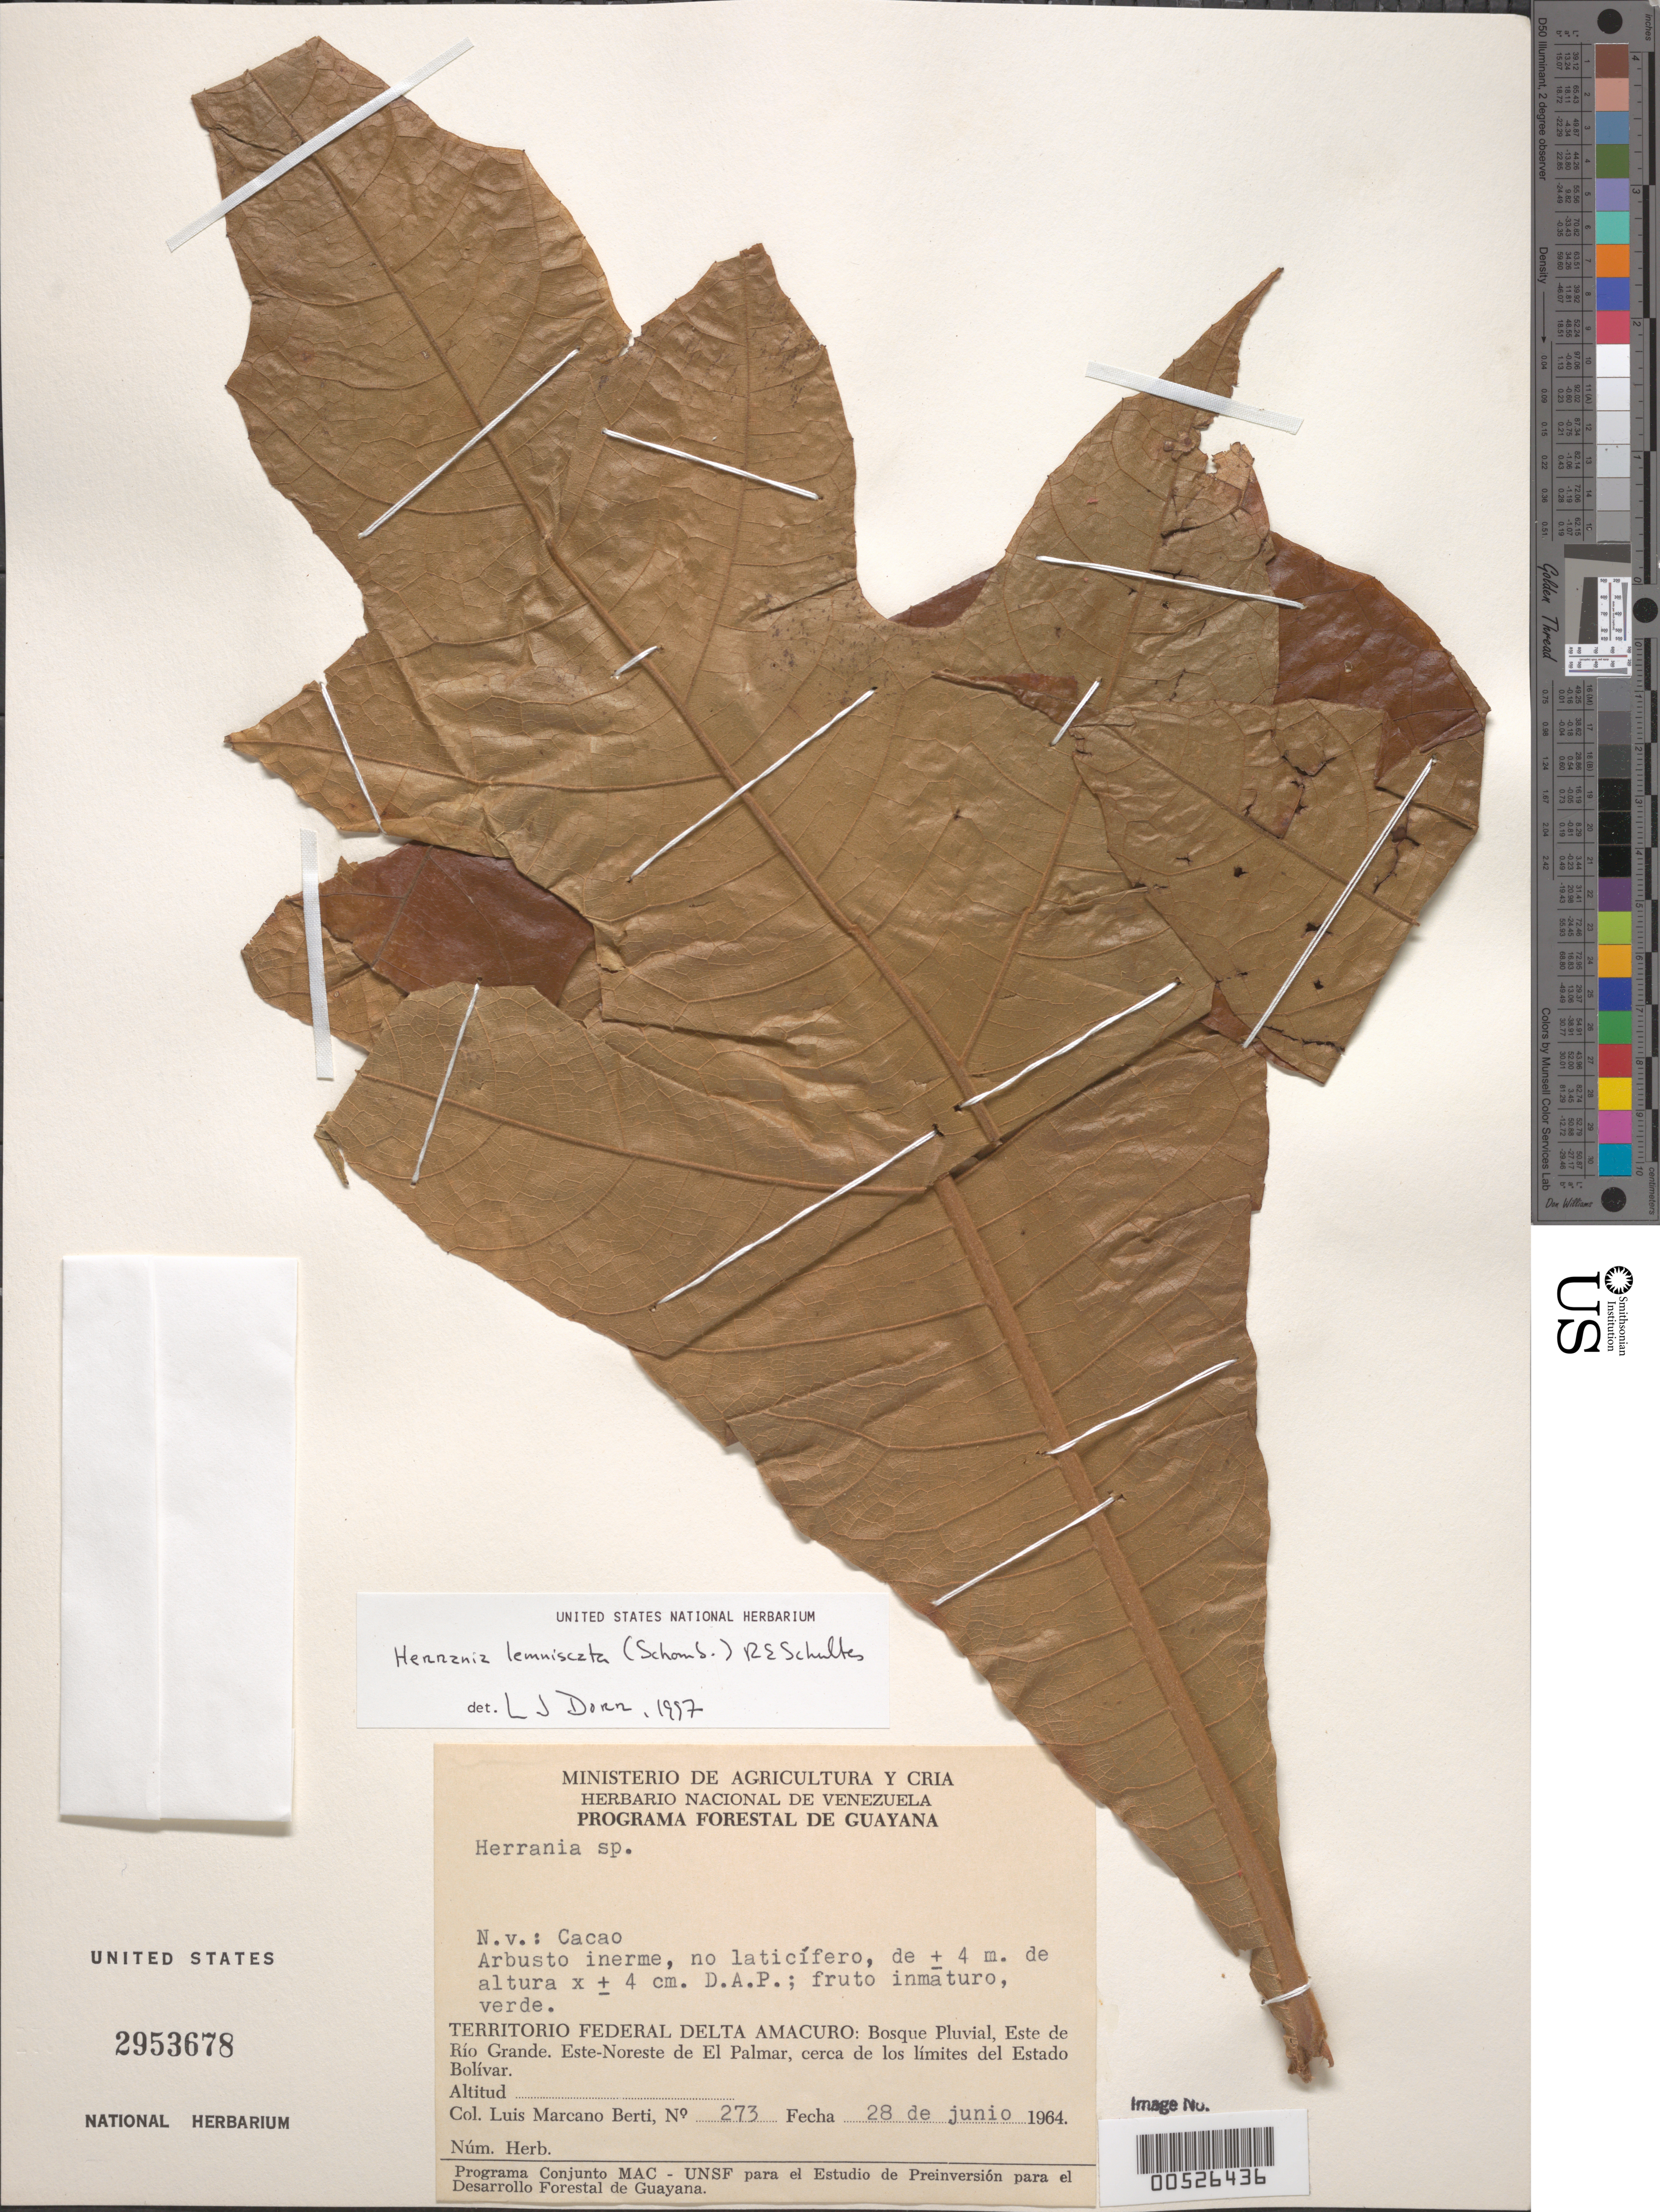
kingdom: Plantae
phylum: Tracheophyta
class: Magnoliopsida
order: Malvales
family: Malvaceae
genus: Theobroma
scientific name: Theobroma lemniscatum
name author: (R.H. Schomb.) Colli-Silva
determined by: Dorr, L. J., (BOT), Smithsonian Institution - National Museum of Natural History (UNITED STATES)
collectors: L. Marcano-Berti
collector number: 273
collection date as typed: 28 Jun 1964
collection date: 1964-06-28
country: Venezuela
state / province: Delta Amacuro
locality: Este de Río Grande. ENE de El Palmar, cerca de los límites del Estado Bolívar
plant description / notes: Common name: cacao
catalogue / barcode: US 2953678